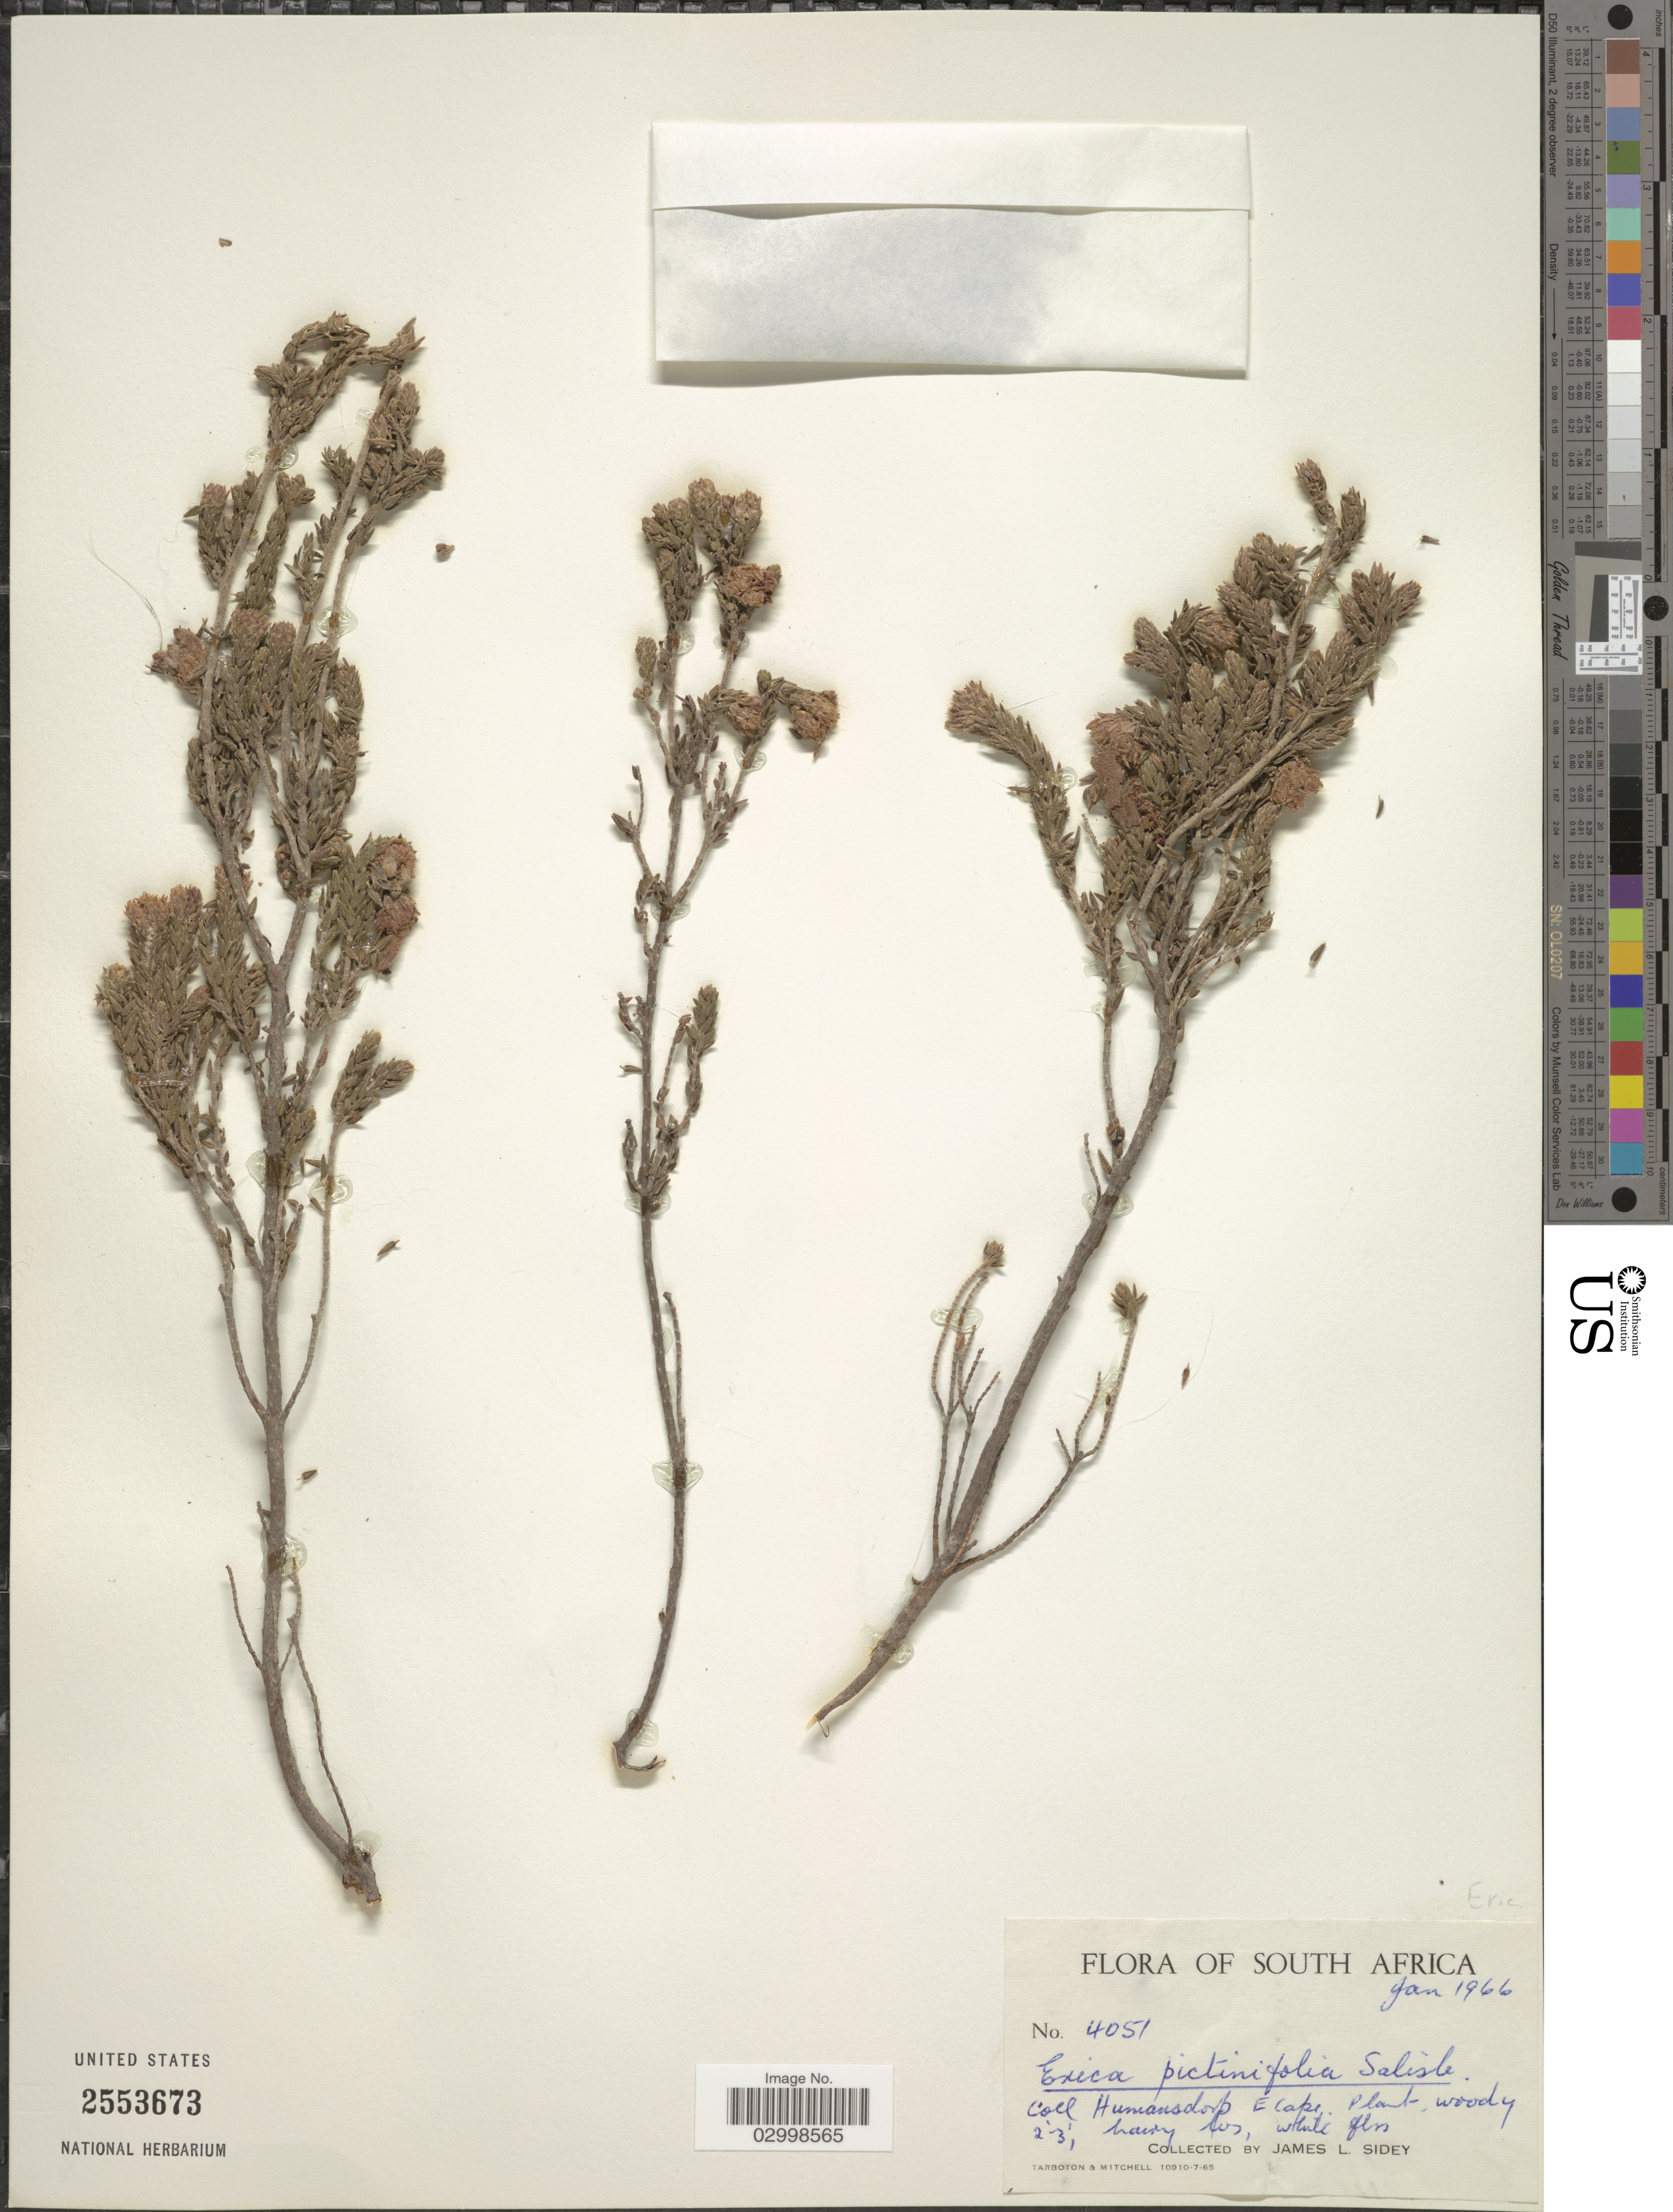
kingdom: Plantae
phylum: Tracheophyta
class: Magnoliopsida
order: Ericales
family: Ericaceae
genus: Erica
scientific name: Erica pectinifolia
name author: Salisb.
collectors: J. L. Sidey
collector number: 4051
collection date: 1966-01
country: South Africa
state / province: Eastern Cape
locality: Humansdorp E Cape.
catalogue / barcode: US 2553673